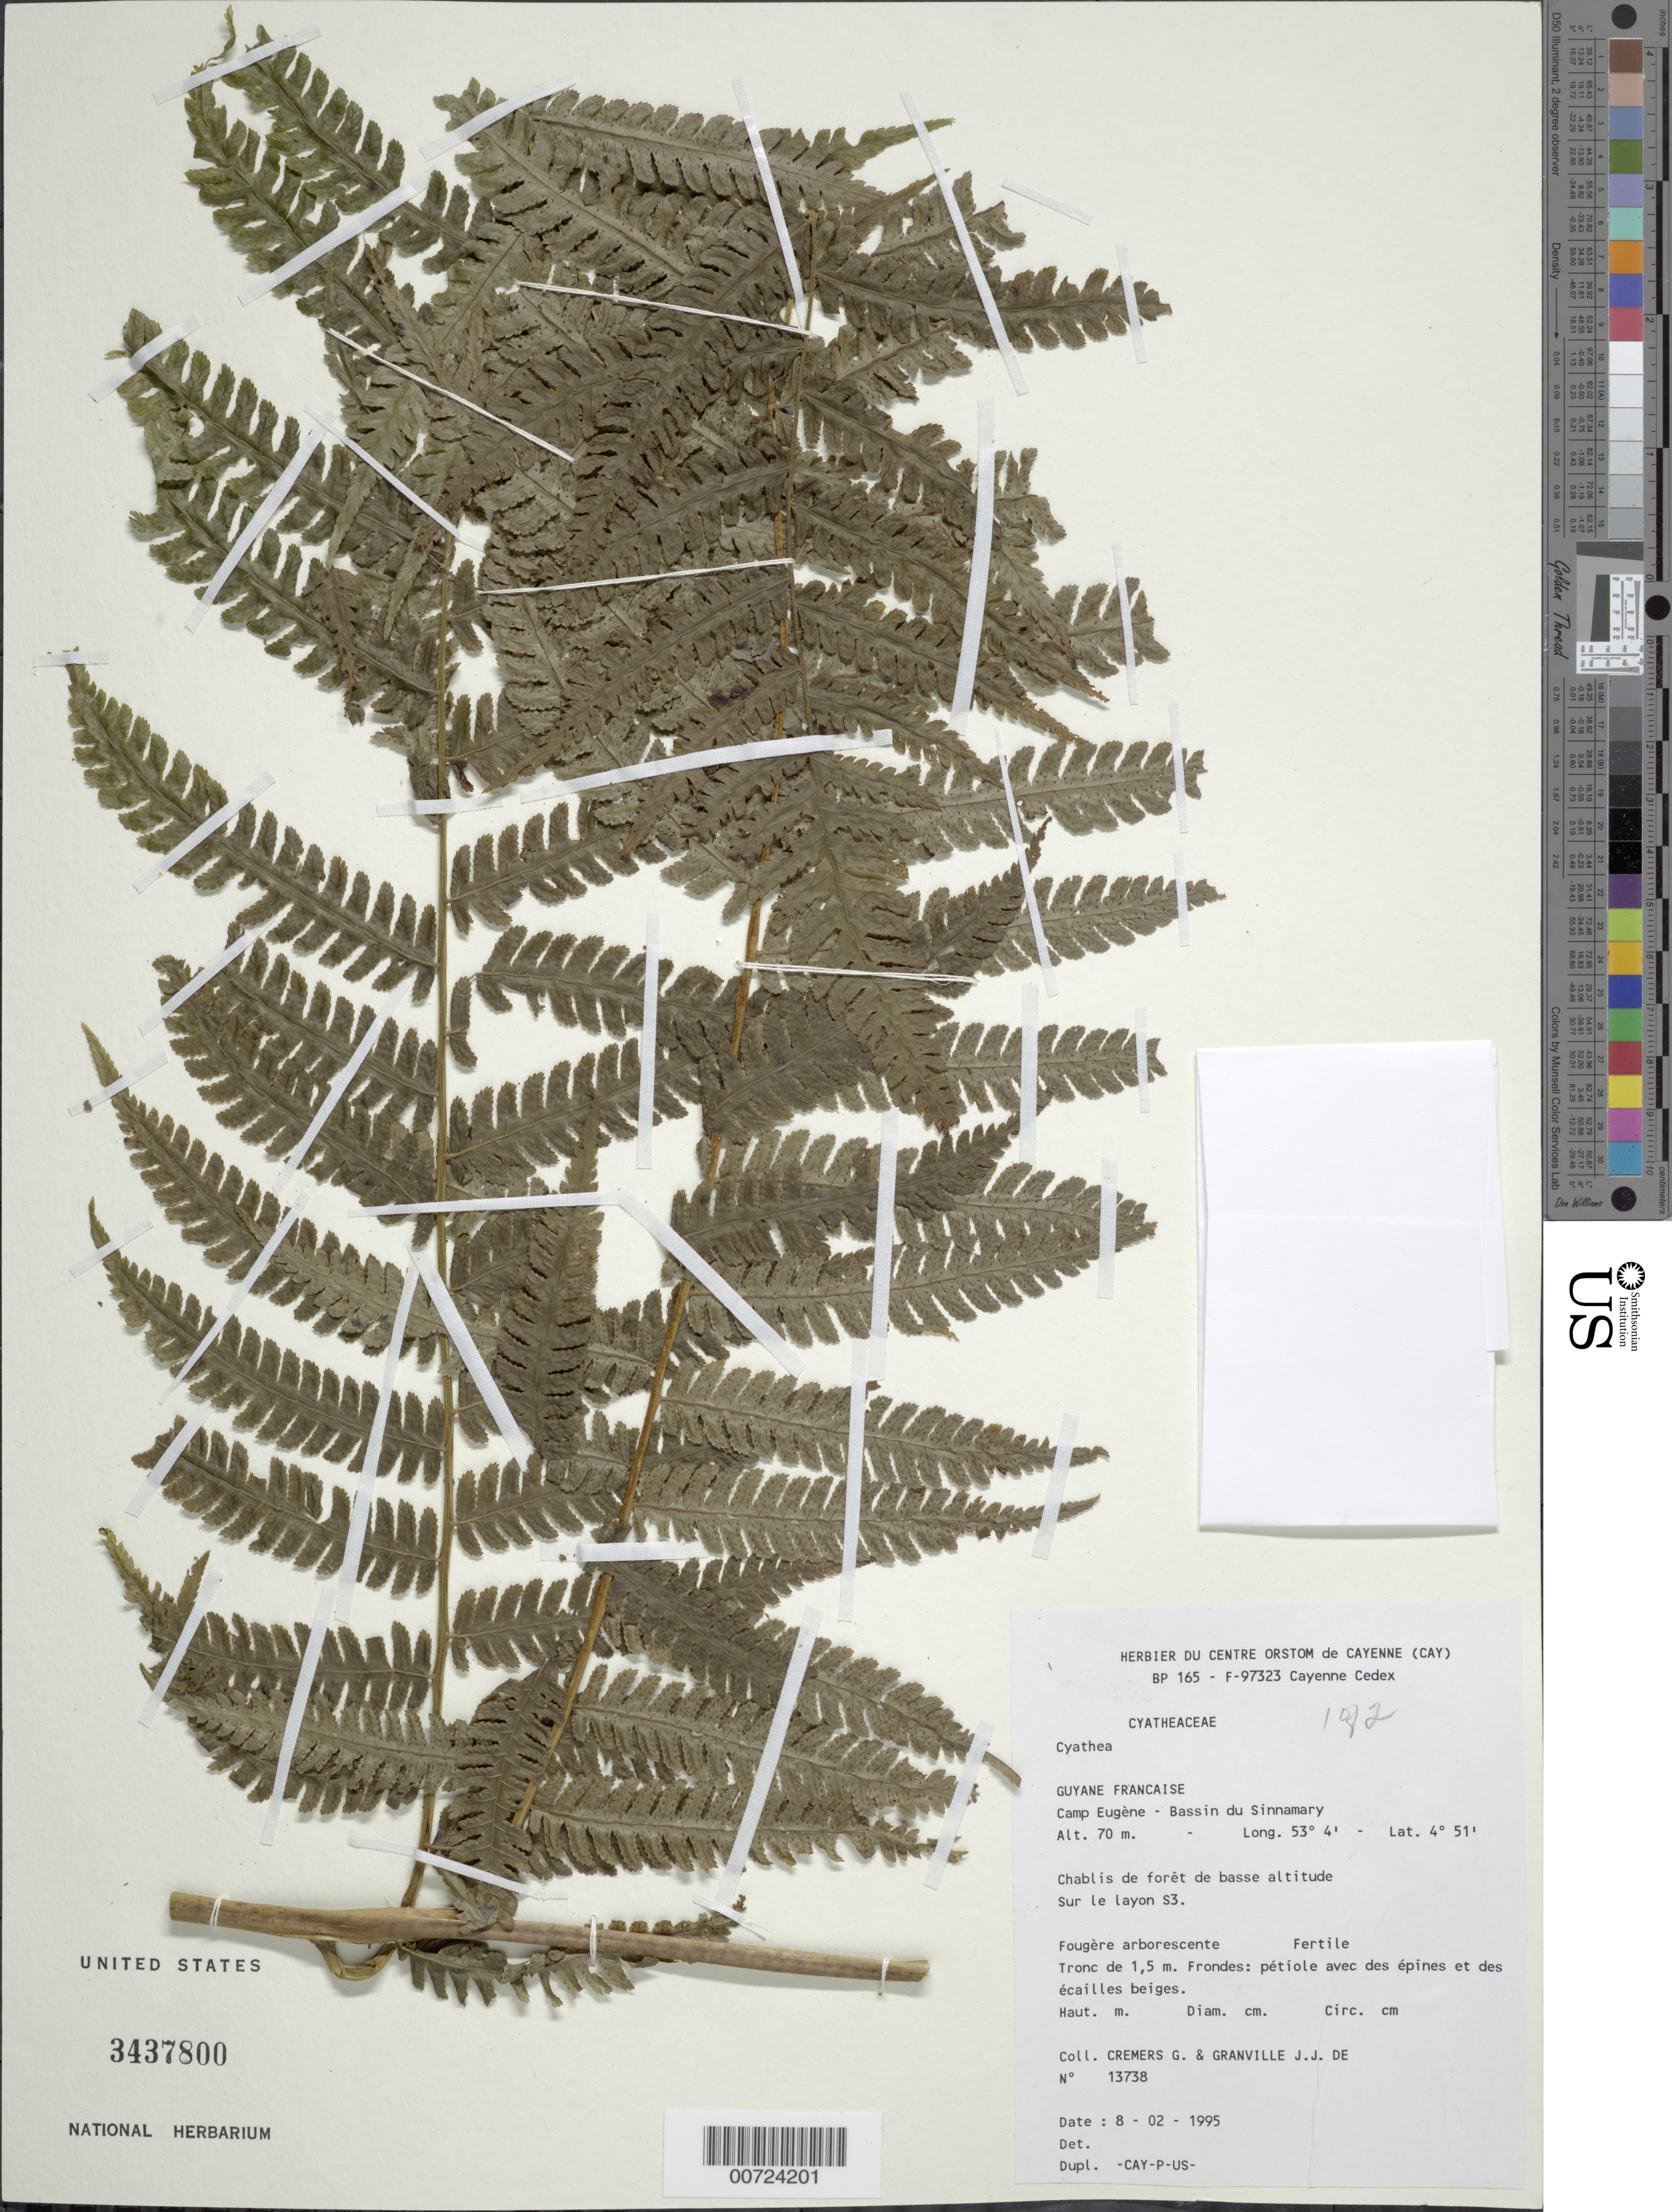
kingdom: Plantae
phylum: Tracheophyta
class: Polypodiopsida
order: Cyatheales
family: Cyatheaceae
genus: Cyathea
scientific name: Cyathea sp.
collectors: G. Cremers & J.-J. de Granville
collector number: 13738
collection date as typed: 8-Feb-95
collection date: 1995-02-08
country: French Guiana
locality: Camp Eugène, Bassin du Sinnamary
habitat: Low altitude forest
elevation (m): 70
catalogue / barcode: US 3437800